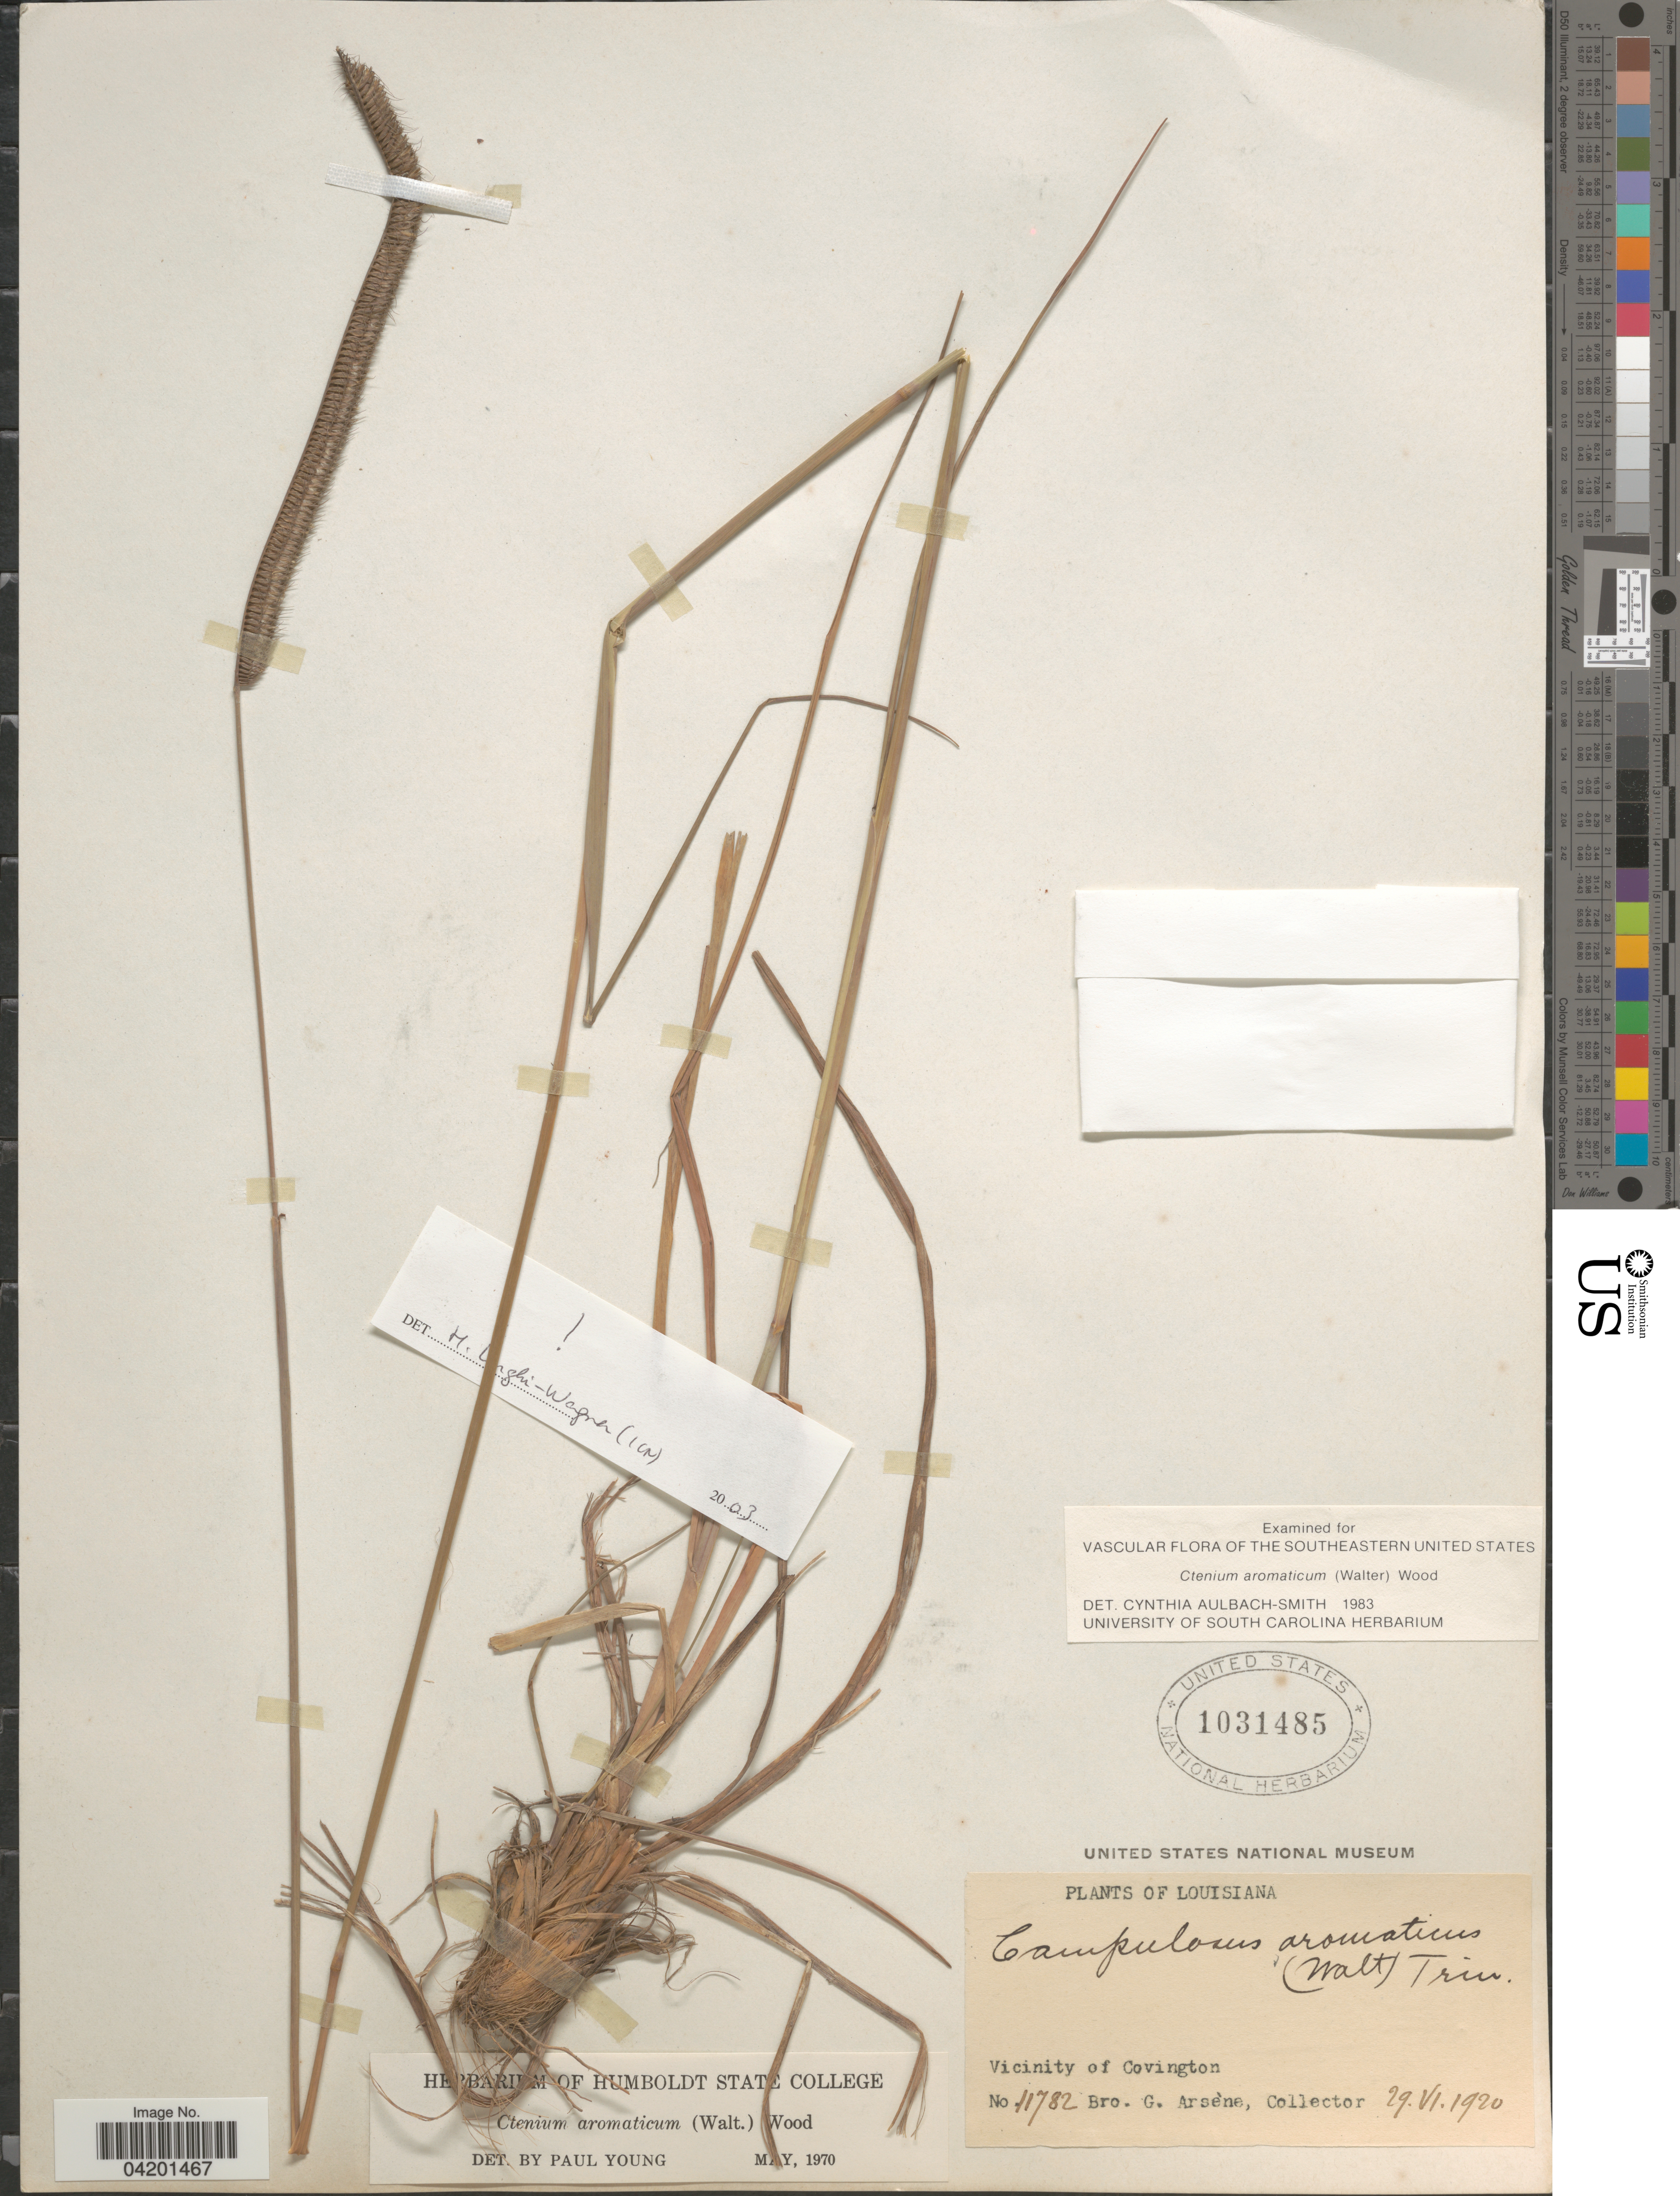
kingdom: Plantae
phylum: Tracheophyta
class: Liliopsida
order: Poales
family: Poaceae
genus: Ctenium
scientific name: Ctenium floridanum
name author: (Hitchc.) Hitchc.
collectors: Bro. G. Arsène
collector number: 11782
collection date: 1920-06-29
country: United States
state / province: Louisiana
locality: Vicinity of Covington.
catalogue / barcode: US 1031485